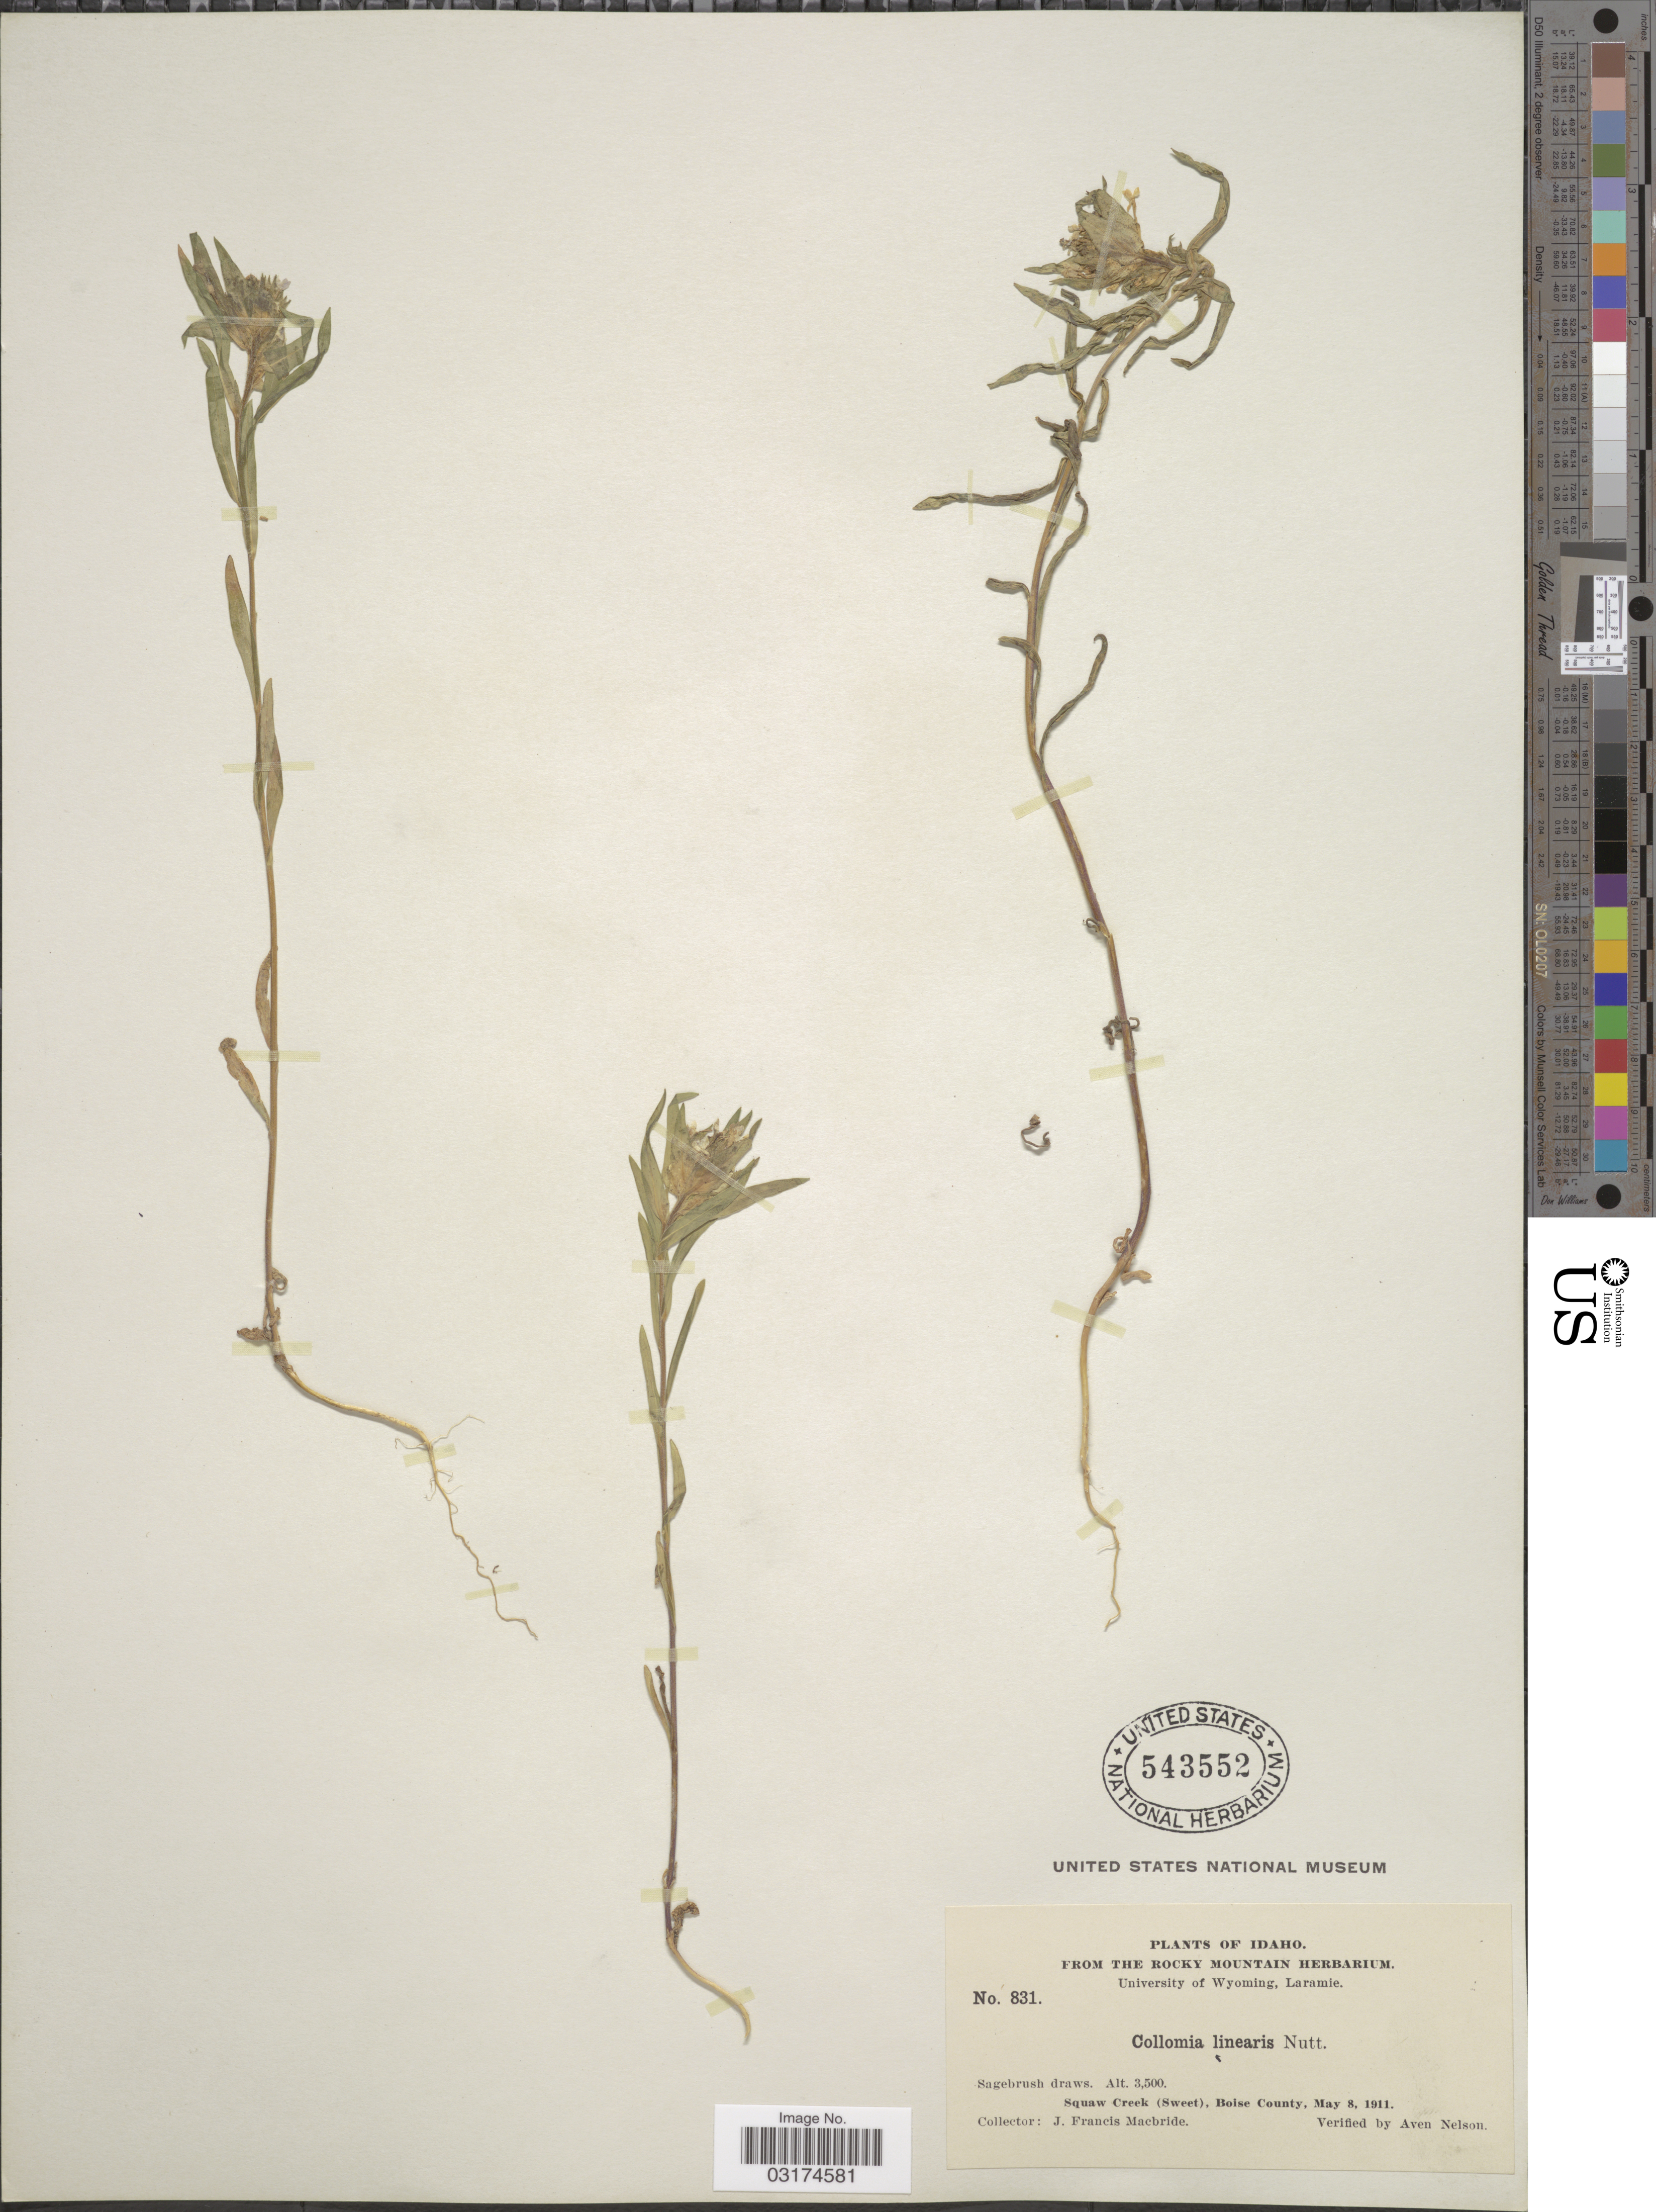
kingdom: Plantae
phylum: Tracheophyta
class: Magnoliopsida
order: Ericales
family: Polemoniaceae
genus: Collomia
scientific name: Collomia linearis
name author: Nutt.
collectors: J. F. Macbride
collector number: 831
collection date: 1911-05-08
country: United States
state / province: Idaho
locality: Squaw Creek (Sweet), Boise County.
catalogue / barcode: US 543552